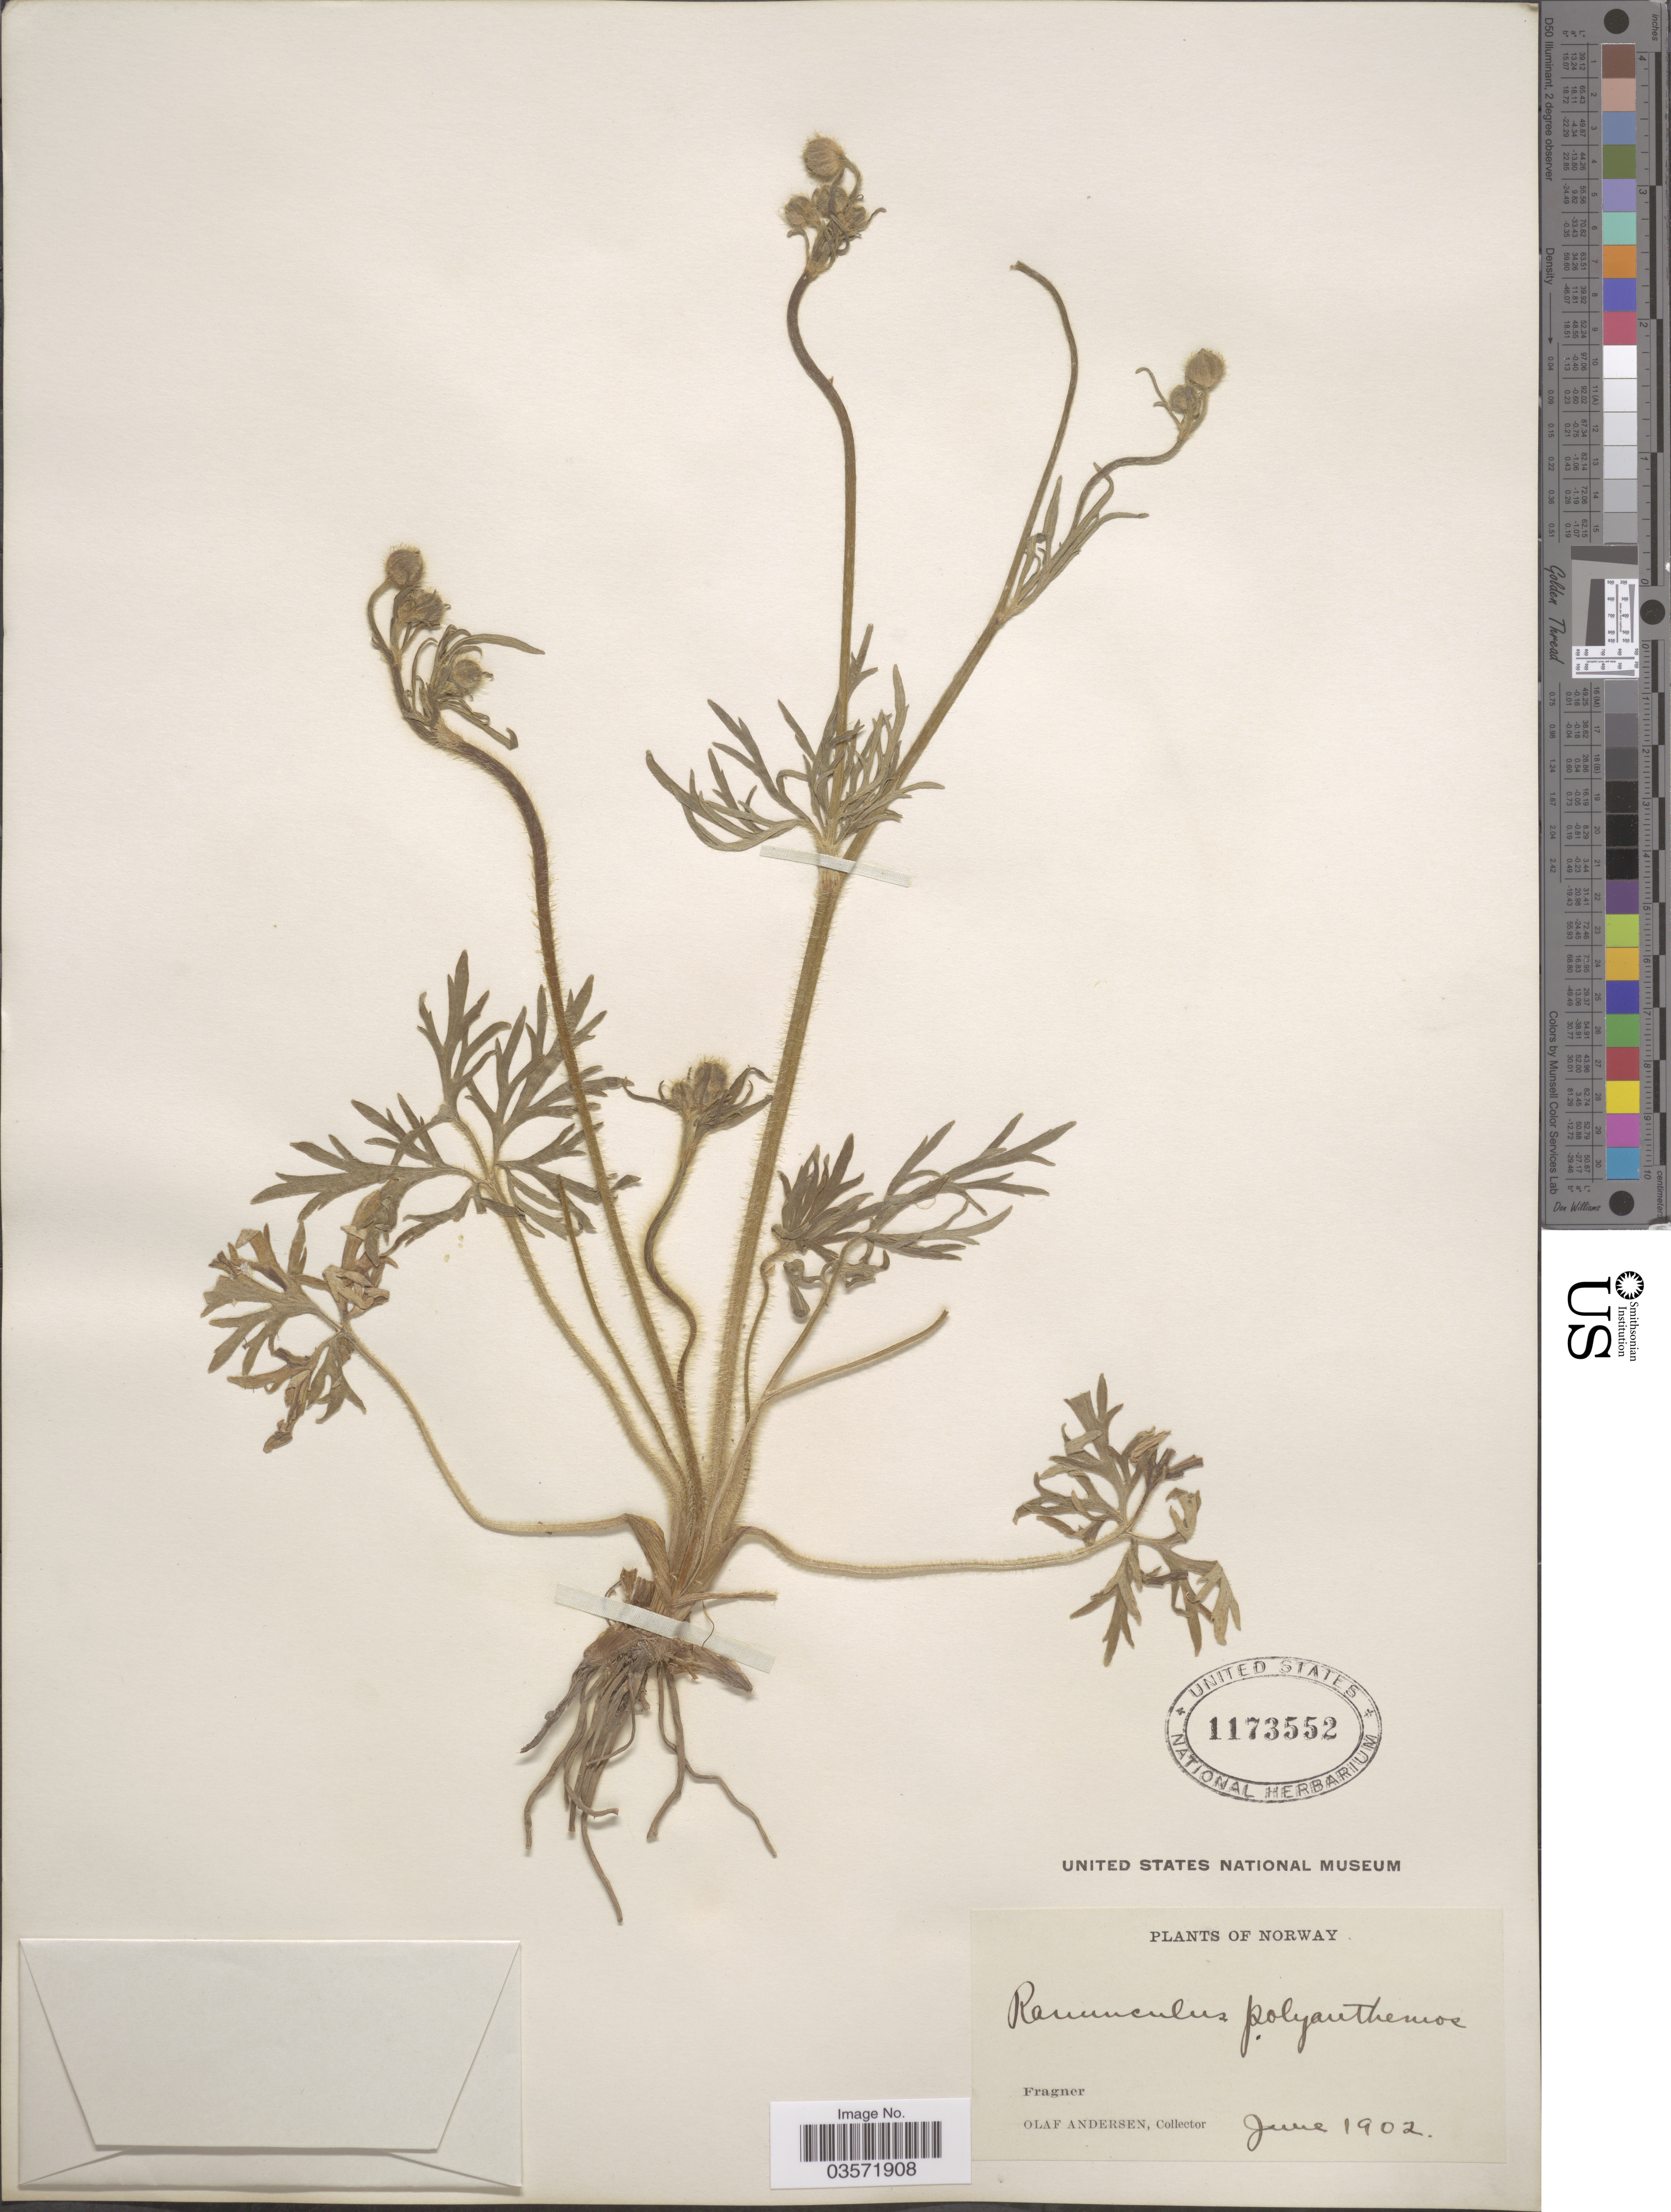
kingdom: Plantae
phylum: Tracheophyta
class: Magnoliopsida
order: Ranunculales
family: Ranunculaceae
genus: Ranunculus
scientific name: Ranunculus polyanthemos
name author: L.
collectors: O. Andersen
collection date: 1902-06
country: Norway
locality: Fragner.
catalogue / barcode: US 1173552